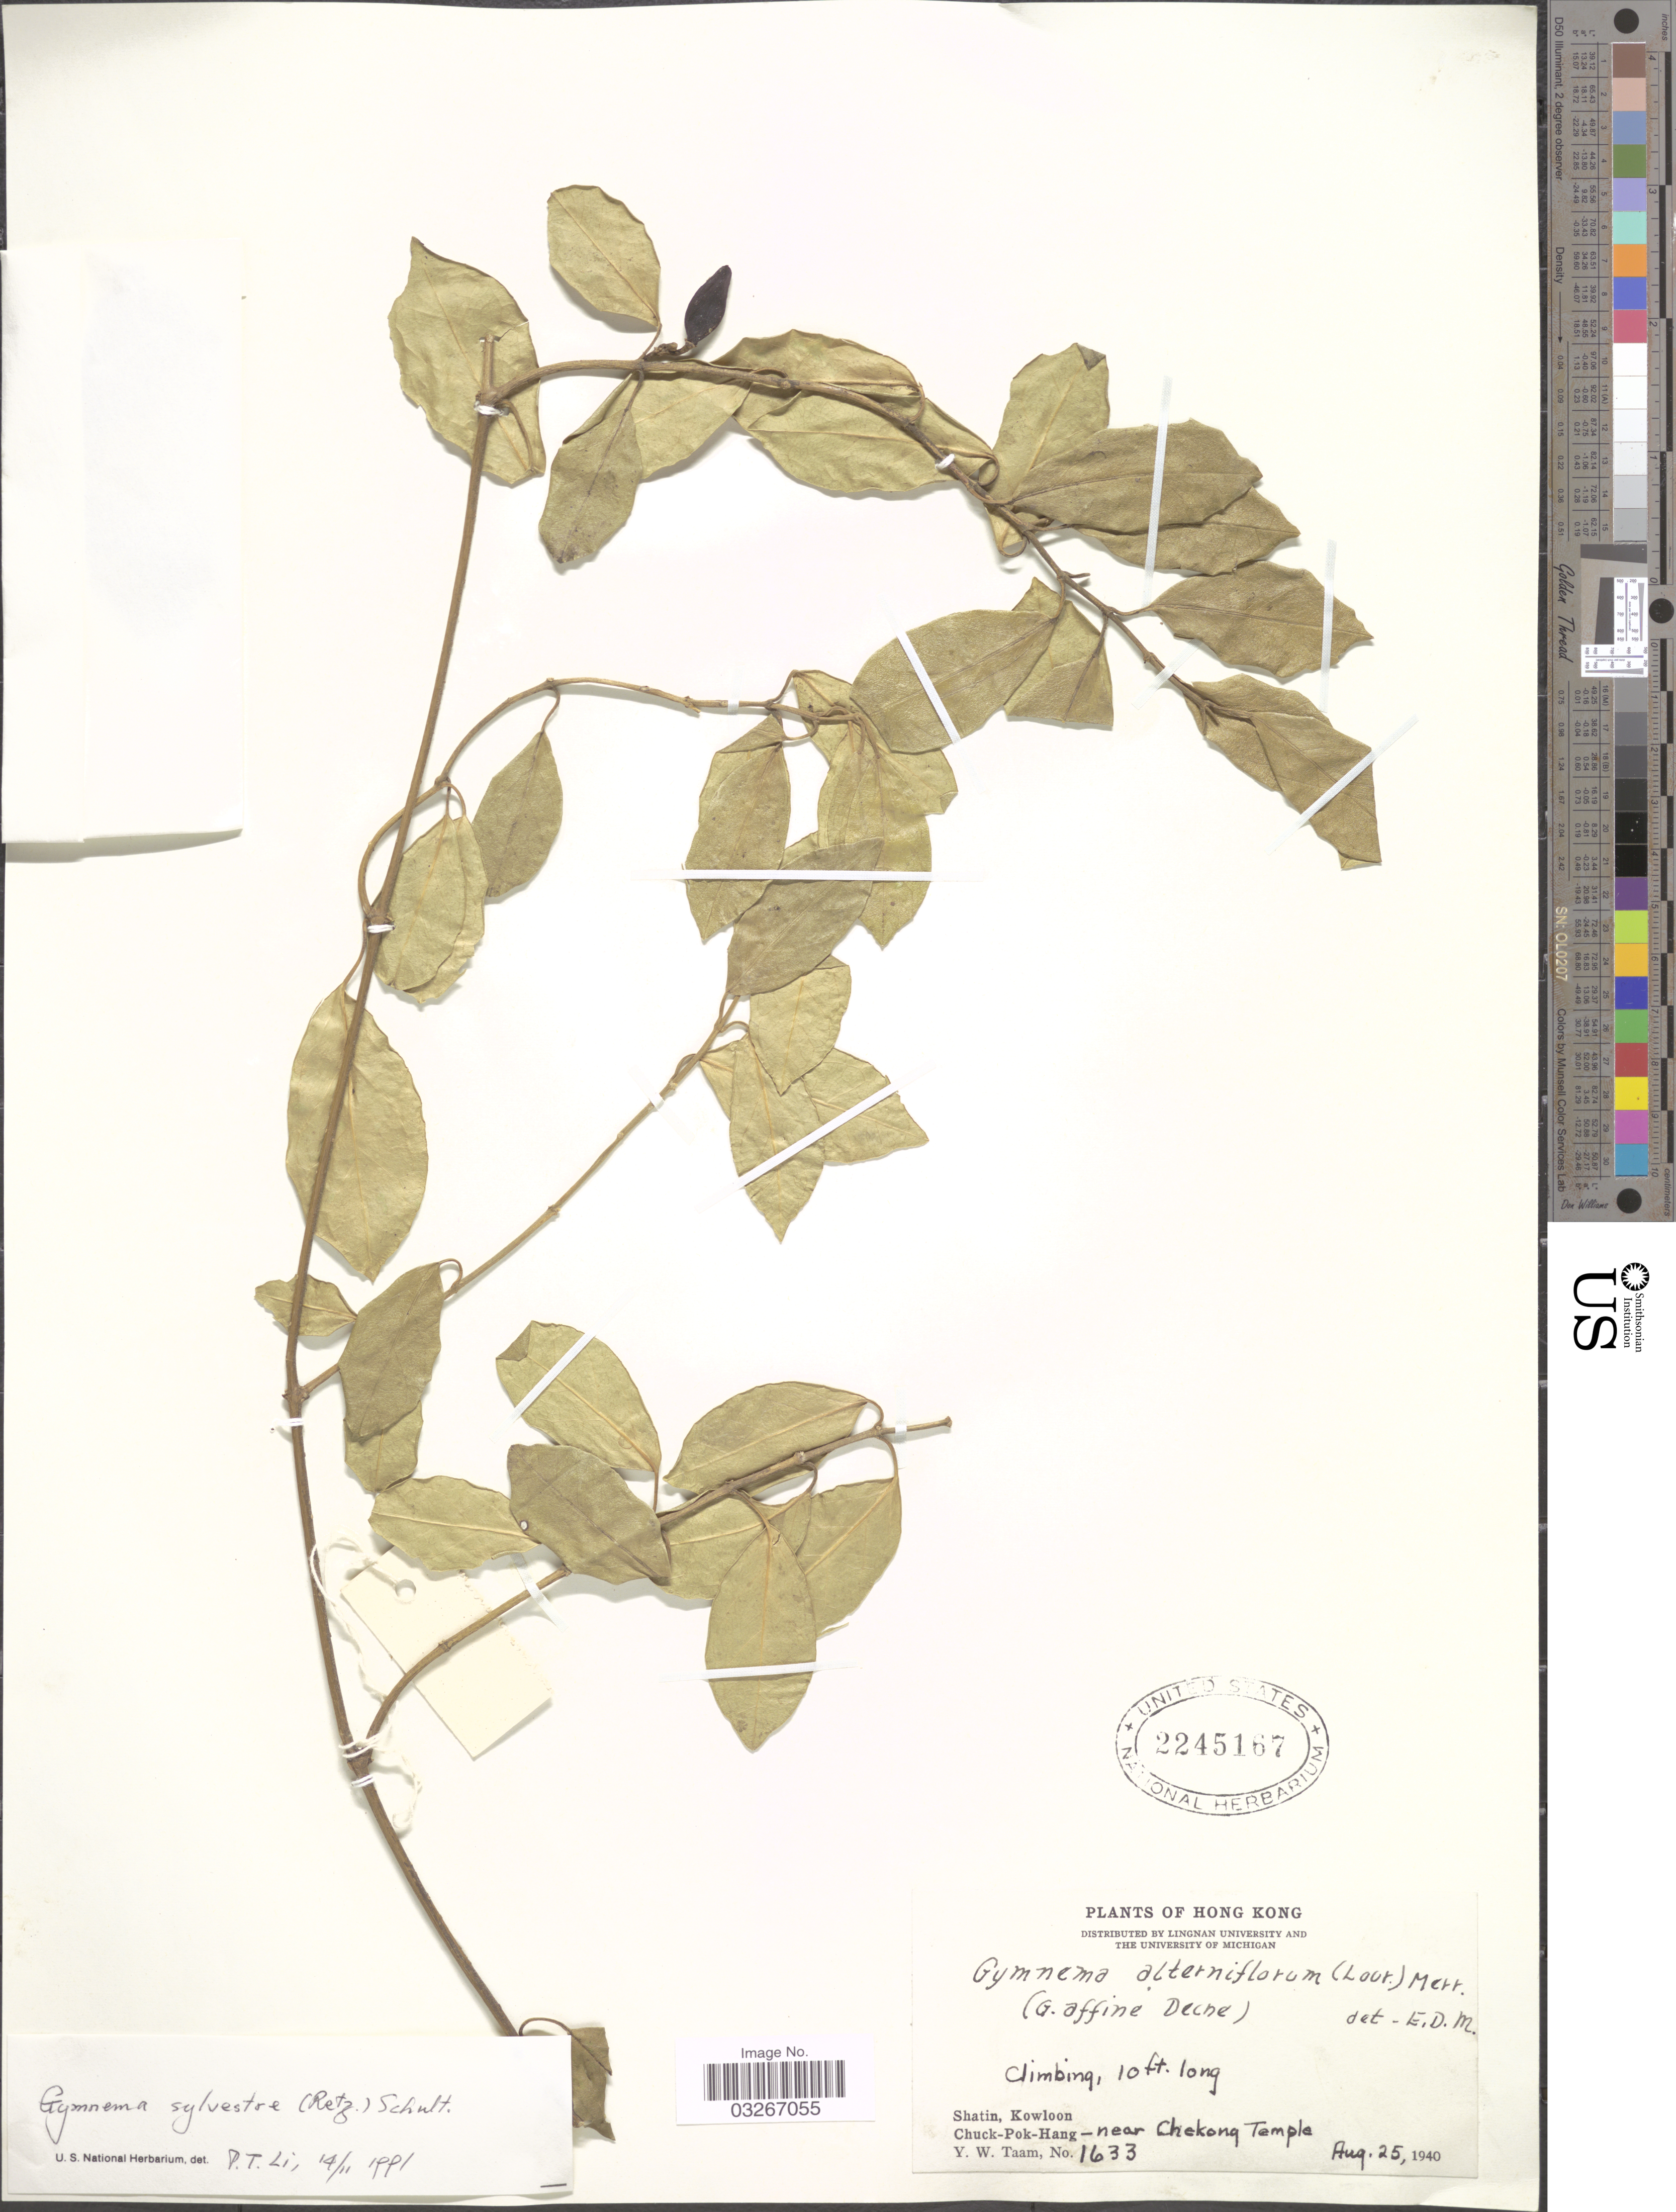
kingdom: Plantae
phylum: Tracheophyta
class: Magnoliopsida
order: Gentianales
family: Apocynaceae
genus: Gymnema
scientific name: Gymnema sylvestre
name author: (Retz.) R. Br. ex Schult. in Roem. & Schult.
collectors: Y. W. Taam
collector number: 1633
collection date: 1940-08-25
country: China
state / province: Hong Kong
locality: Shatin, Kowloon. Chuck-Pok-Hang-near Chekong Temple.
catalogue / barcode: US 2245167